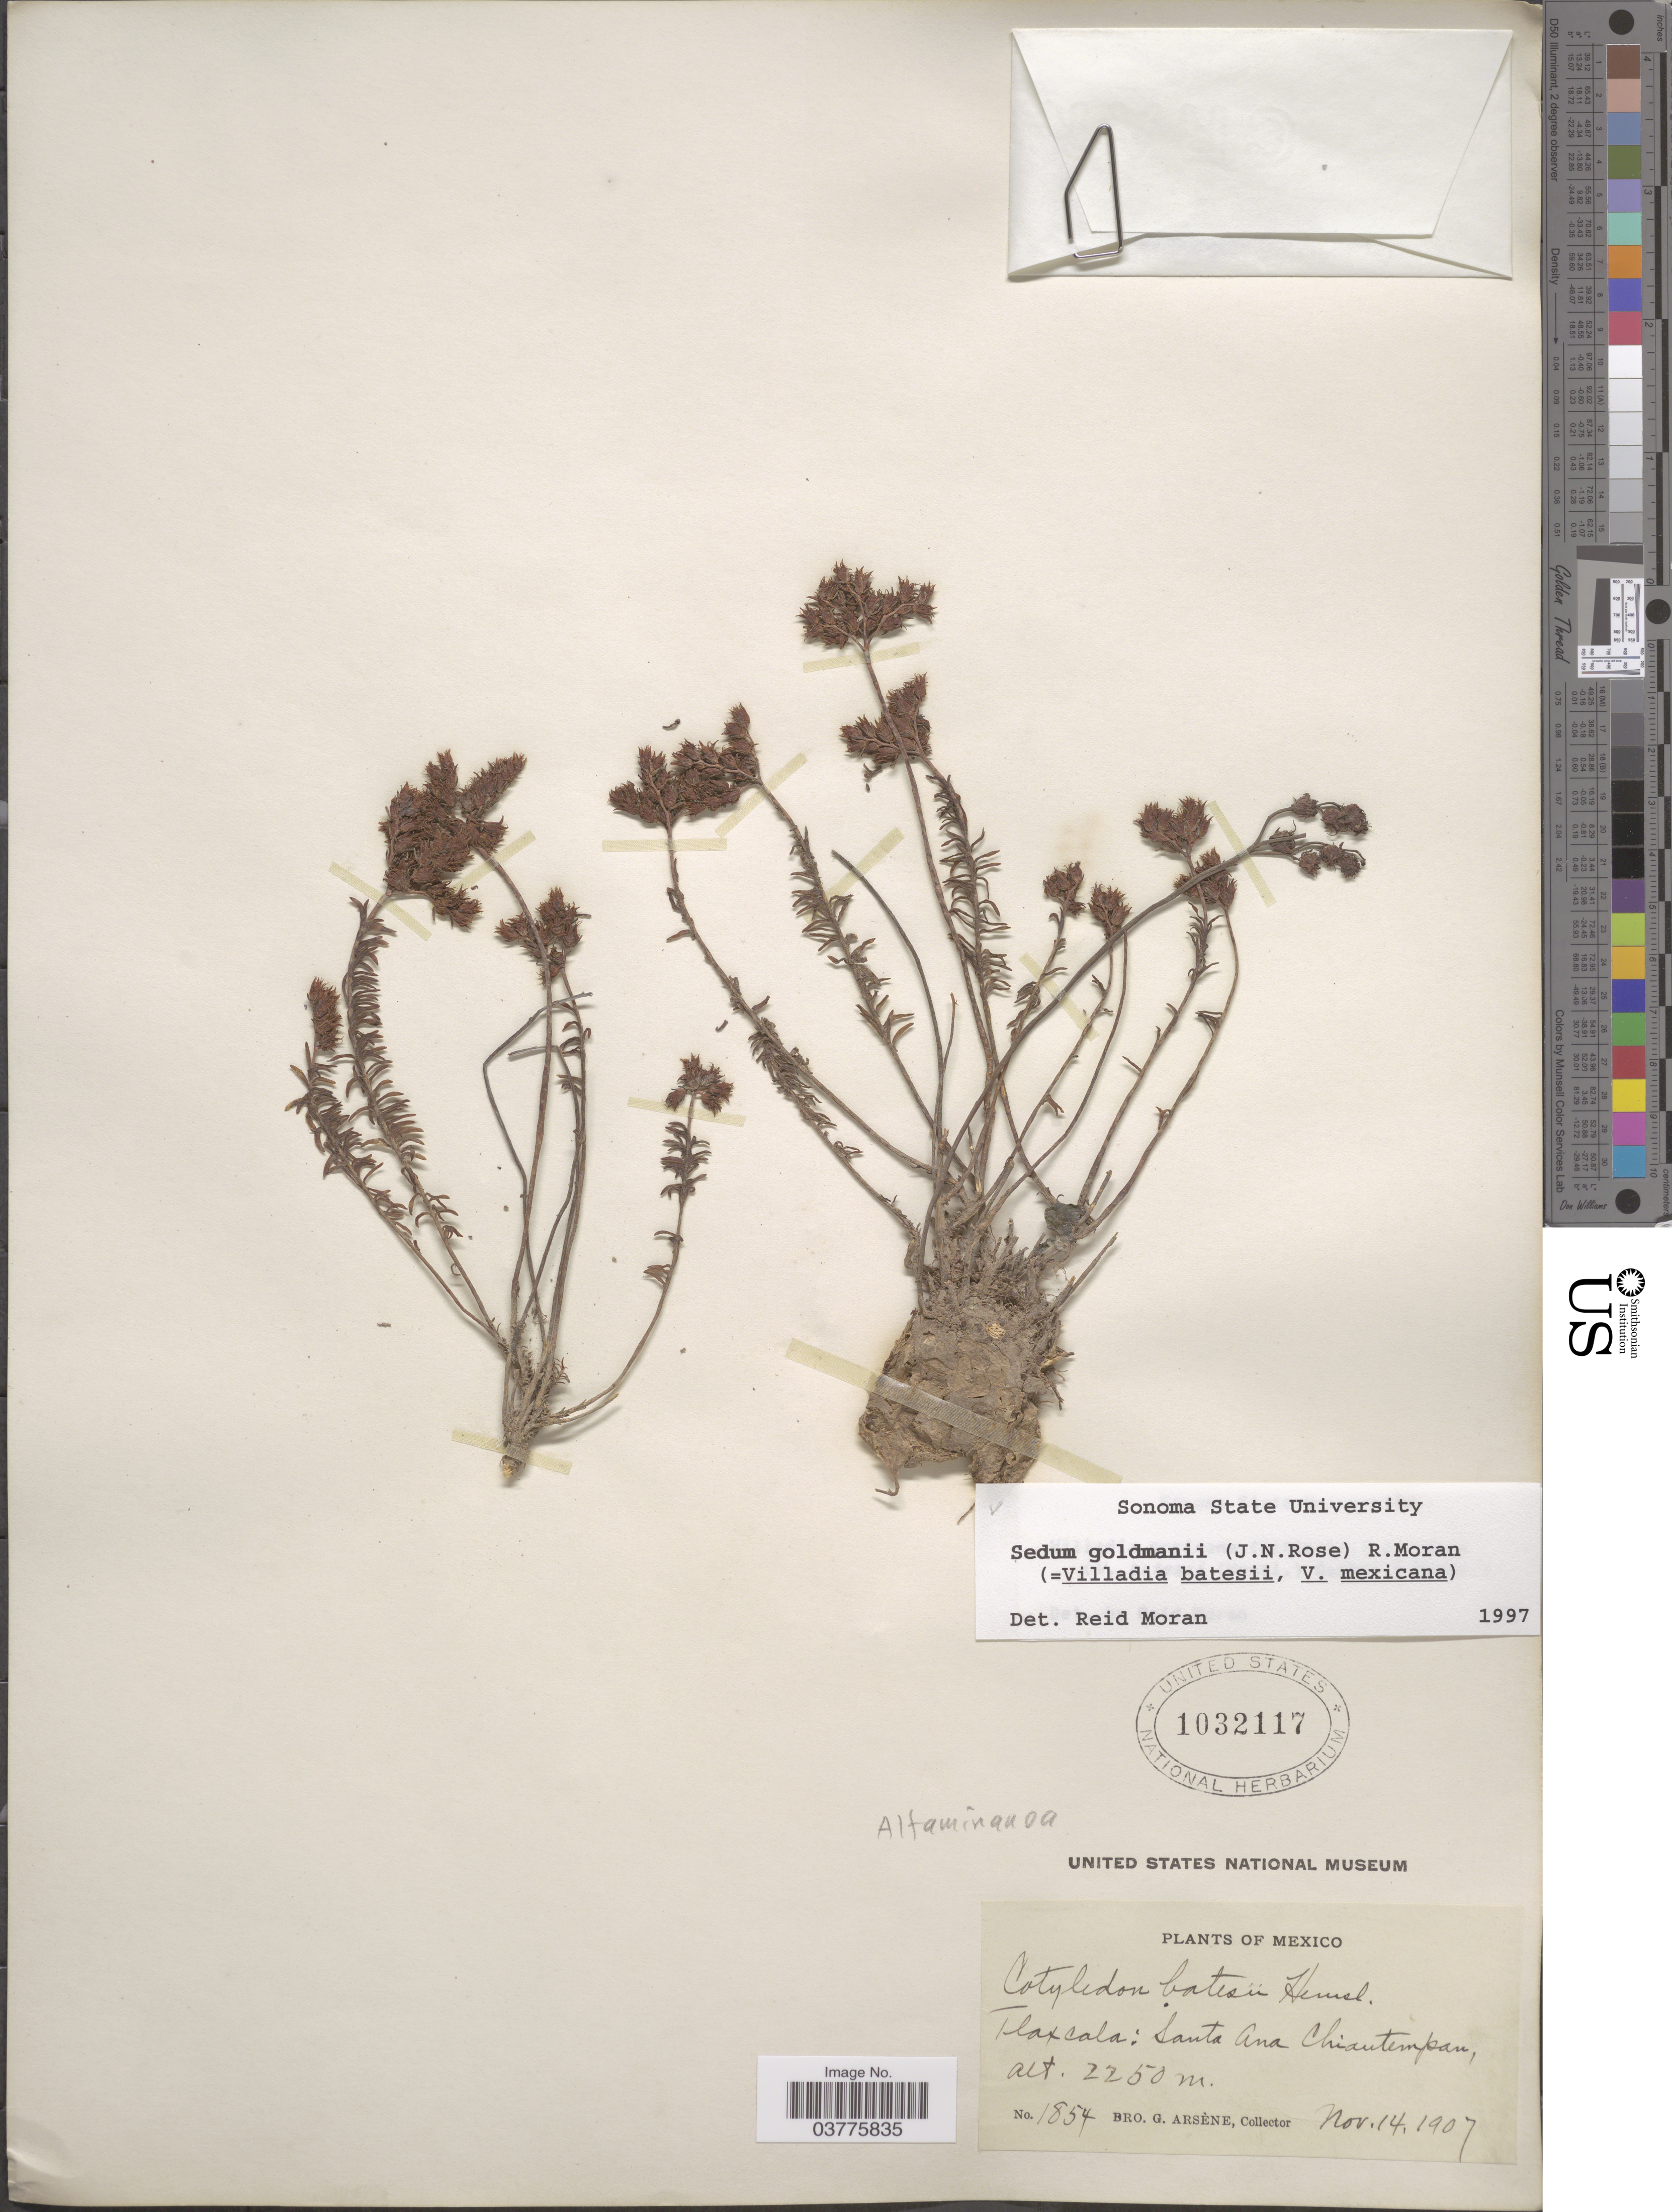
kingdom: Plantae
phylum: Tracheophyta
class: Magnoliopsida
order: Saxifragales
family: Crassulaceae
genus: Sedum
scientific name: Sedum goldmanii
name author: (Rose) Moran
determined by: Moran, R. V.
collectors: Bro. G. Arsène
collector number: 1854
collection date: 1907-11-14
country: Mexico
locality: Tlaxcala: Santa Ana Chiantempan.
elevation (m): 2250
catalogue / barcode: US 1032117